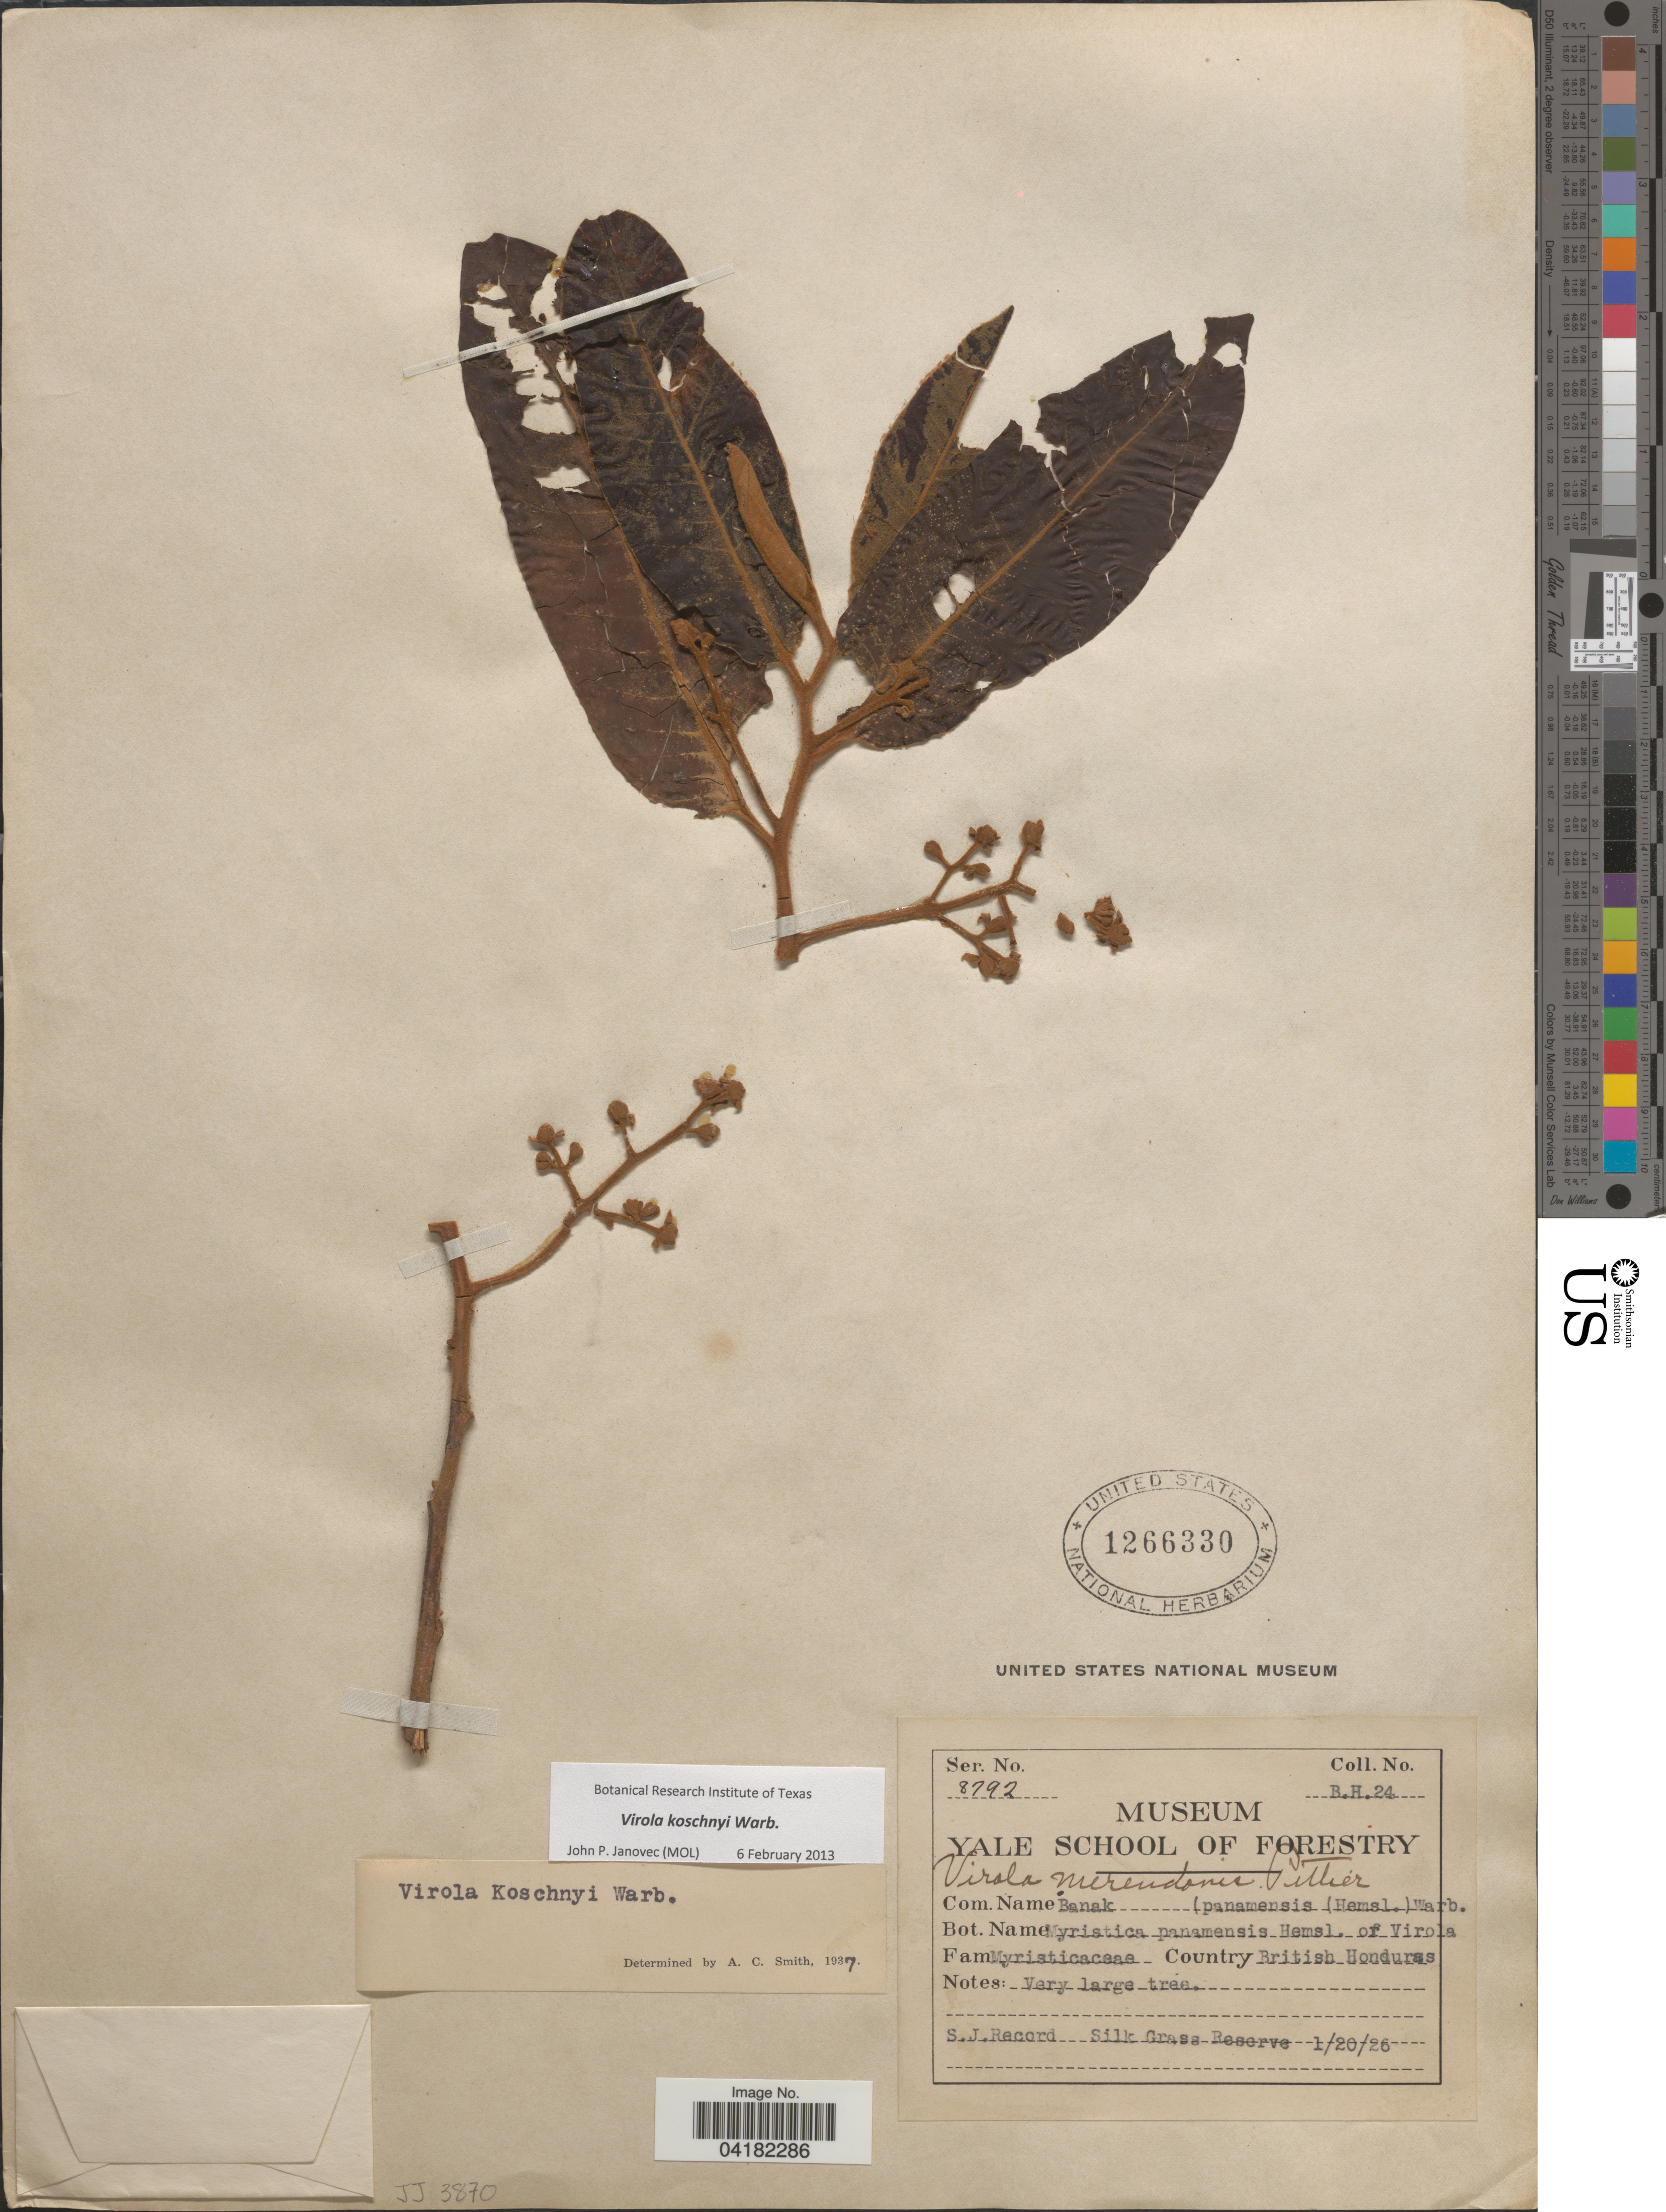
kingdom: Plantae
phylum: Tracheophyta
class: Magnoliopsida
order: Magnoliales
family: Myristicaceae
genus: Virola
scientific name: Virola koschnyi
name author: Warb.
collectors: S. J. Record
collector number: BH24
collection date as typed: Transcribed d/m/y: 20/1/26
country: Belize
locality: British Honduras. Silk Grass Reserve.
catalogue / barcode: US 1266330